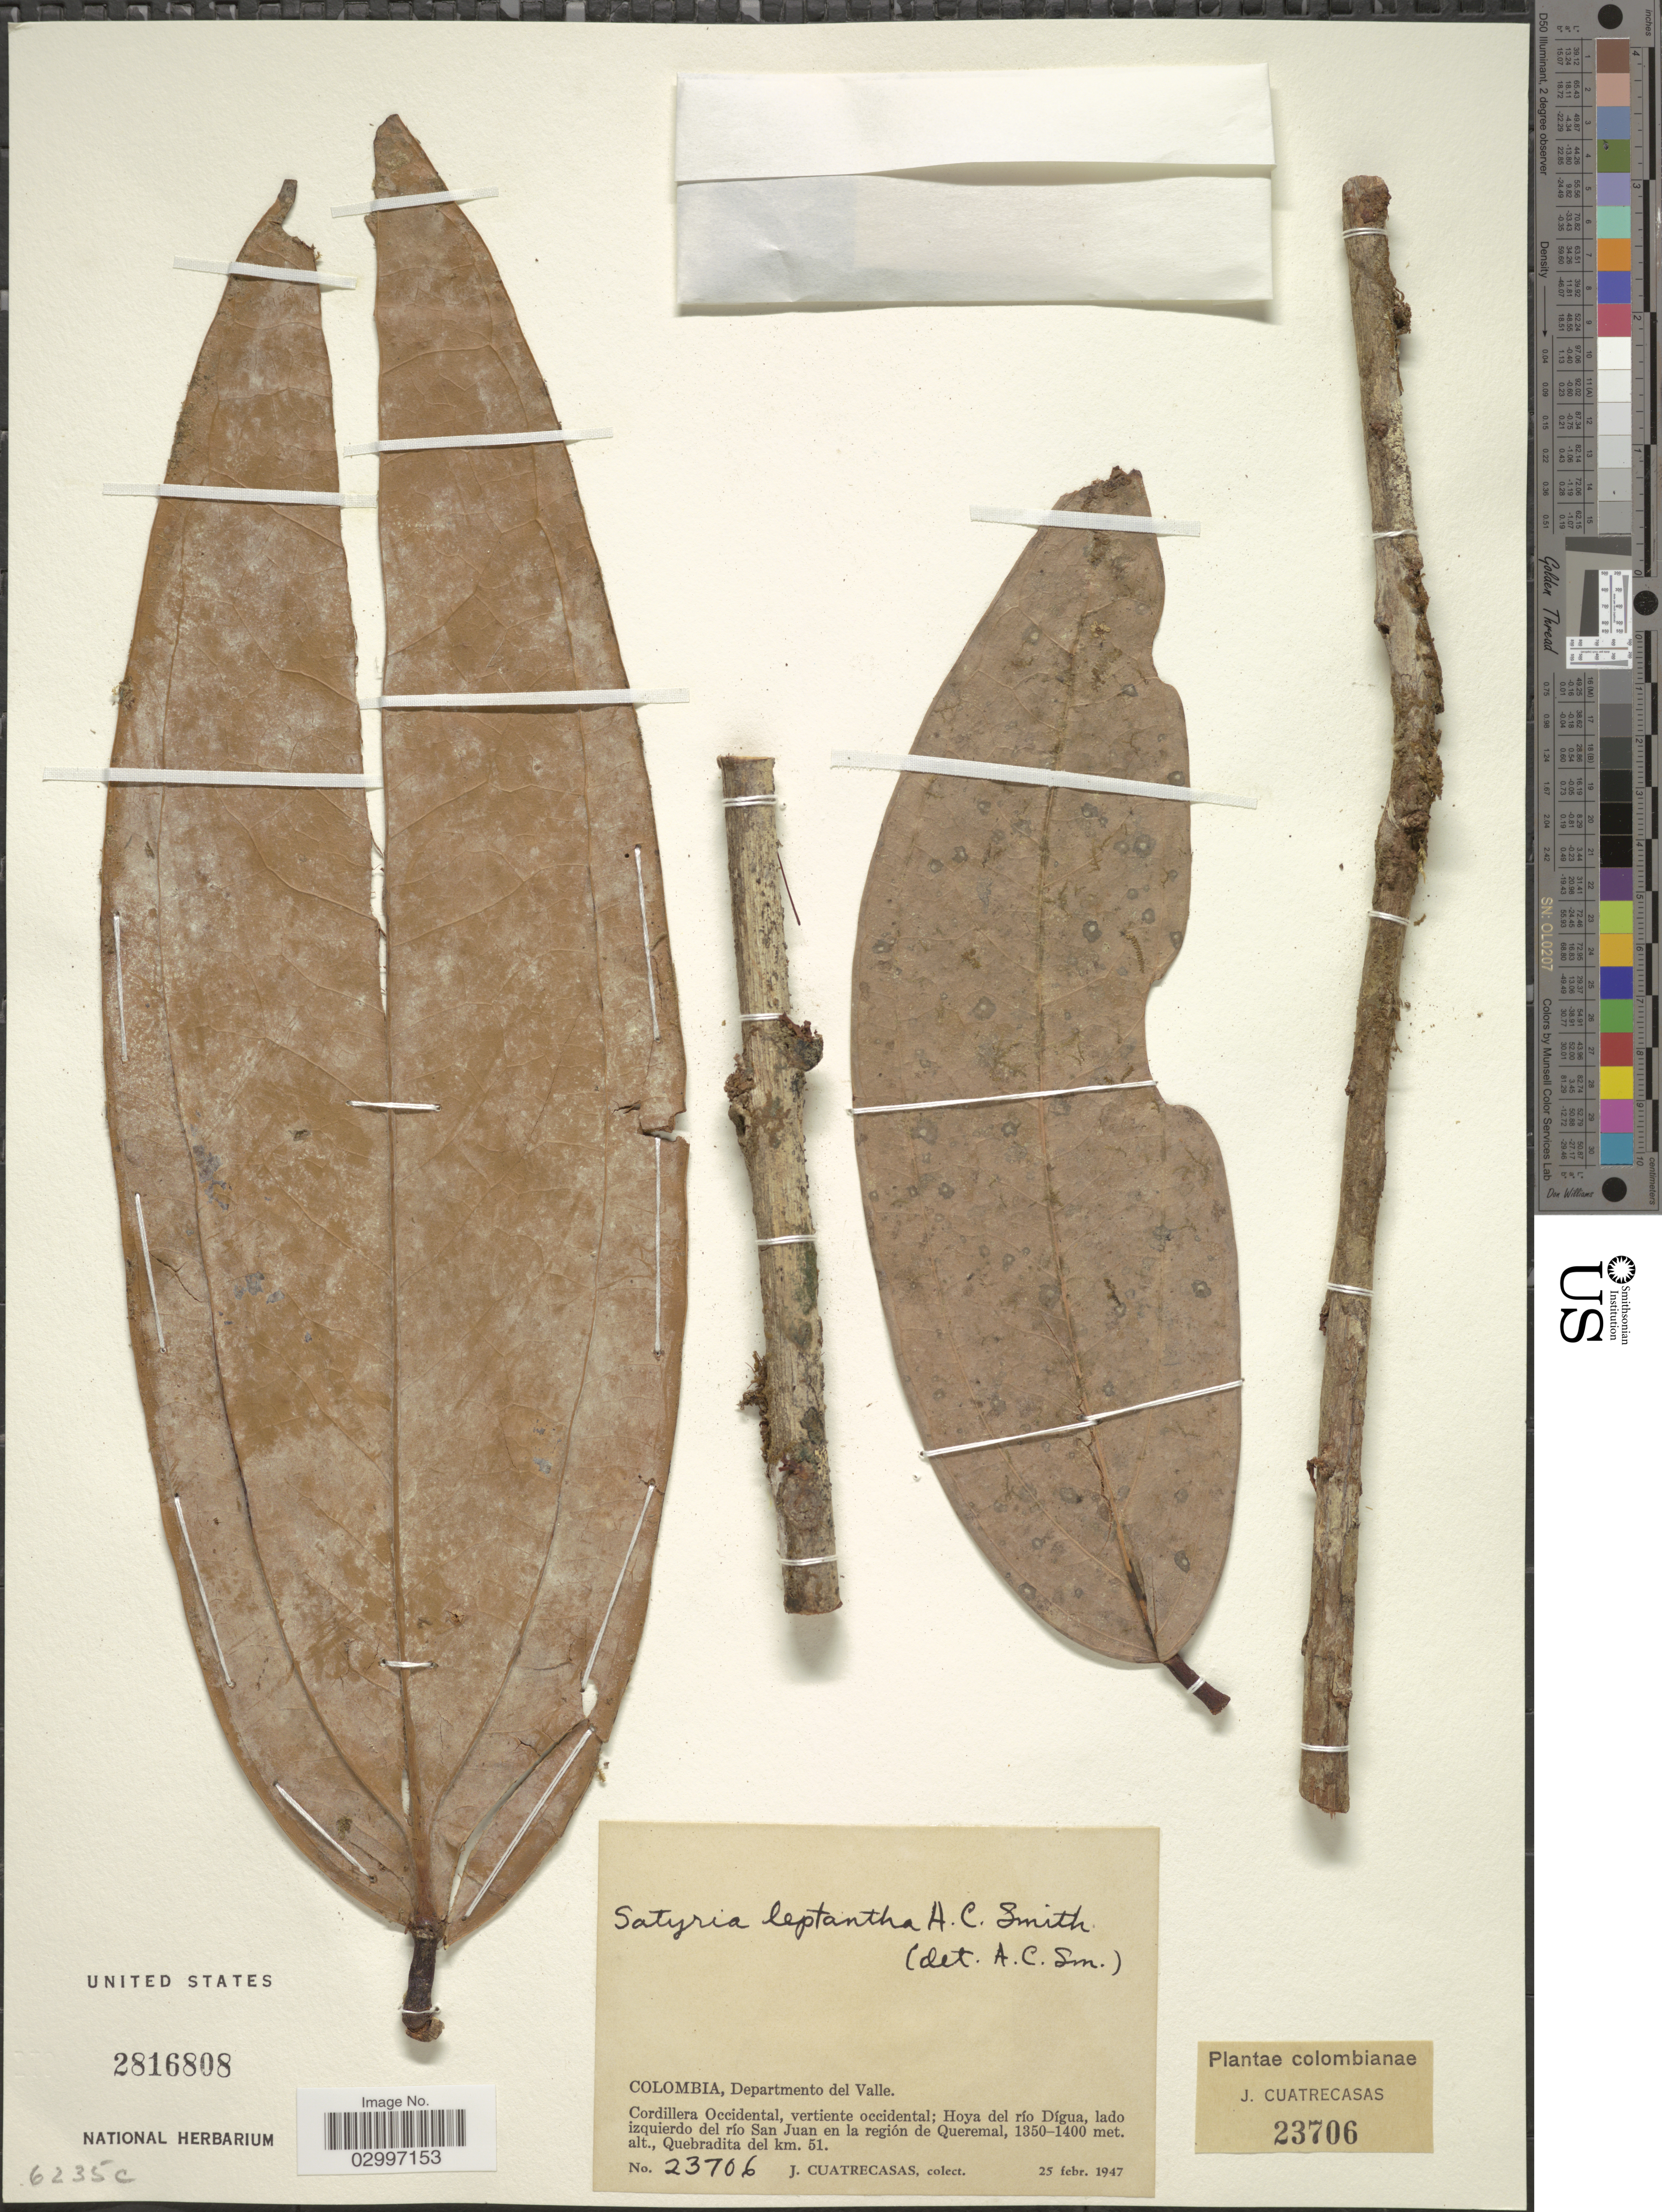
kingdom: Plantae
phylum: Tracheophyta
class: Magnoliopsida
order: Ericales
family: Ericaceae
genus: Satyria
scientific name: Satyria leptantha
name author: A.C. Sm.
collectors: J. Cuatrecasas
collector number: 23706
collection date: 1947-02-25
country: Colombia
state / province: Valle del Cauca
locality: Departamento del Valle, Cordillera Occidental, vertiente occidental: Hoya del río Dígua, lado izquierda del río San Juan en la región de Queremal, Quebradita del Km. 51.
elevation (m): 1350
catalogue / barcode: US 2816808